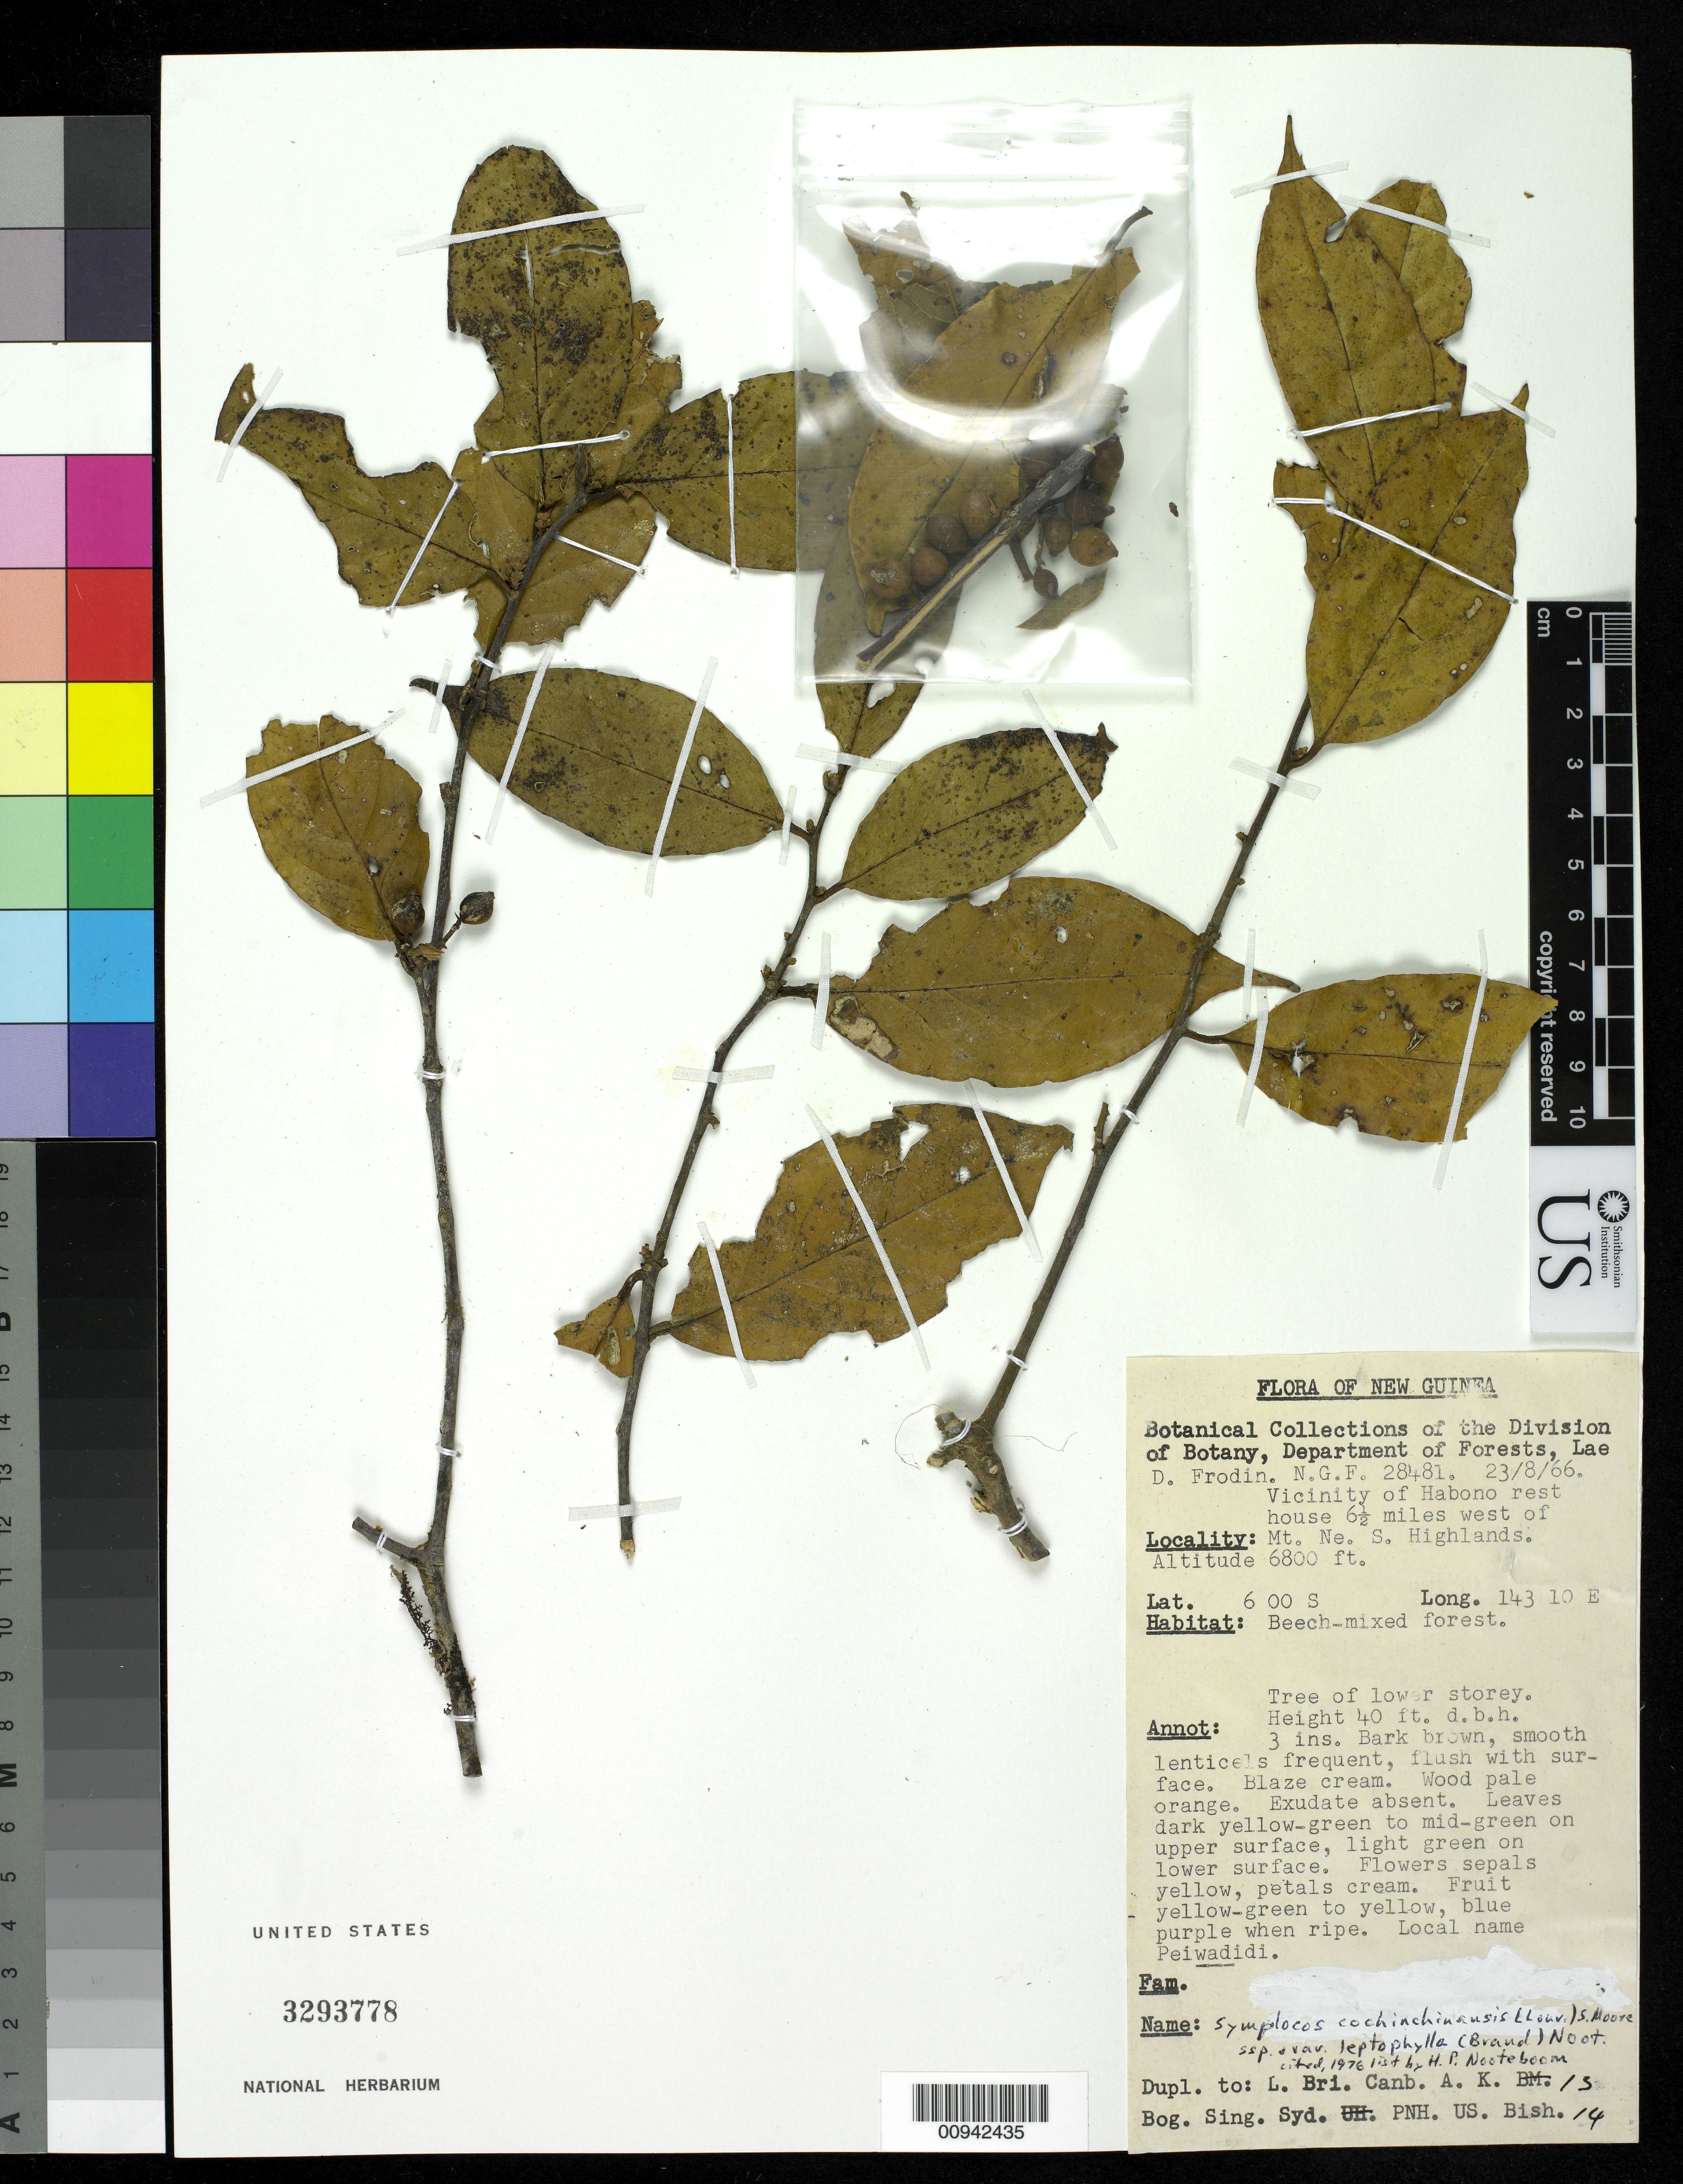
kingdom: Plantae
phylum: Tracheophyta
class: Magnoliopsida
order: Ericales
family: Symplocaceae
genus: Symplocos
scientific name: Symplocos cochinchinensis var. leptophylla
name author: (Brand) Noot.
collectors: D. G. Frodin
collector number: NGF 28481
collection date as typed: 23 Aug 1966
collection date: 1966-08-23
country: Papua New Guinea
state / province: Southern Highlands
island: New Guinea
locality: Vicinity of Habono rest house 6-1/2 miles west of Mt. Ne. S. Highlands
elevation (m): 2073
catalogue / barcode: US 3293778